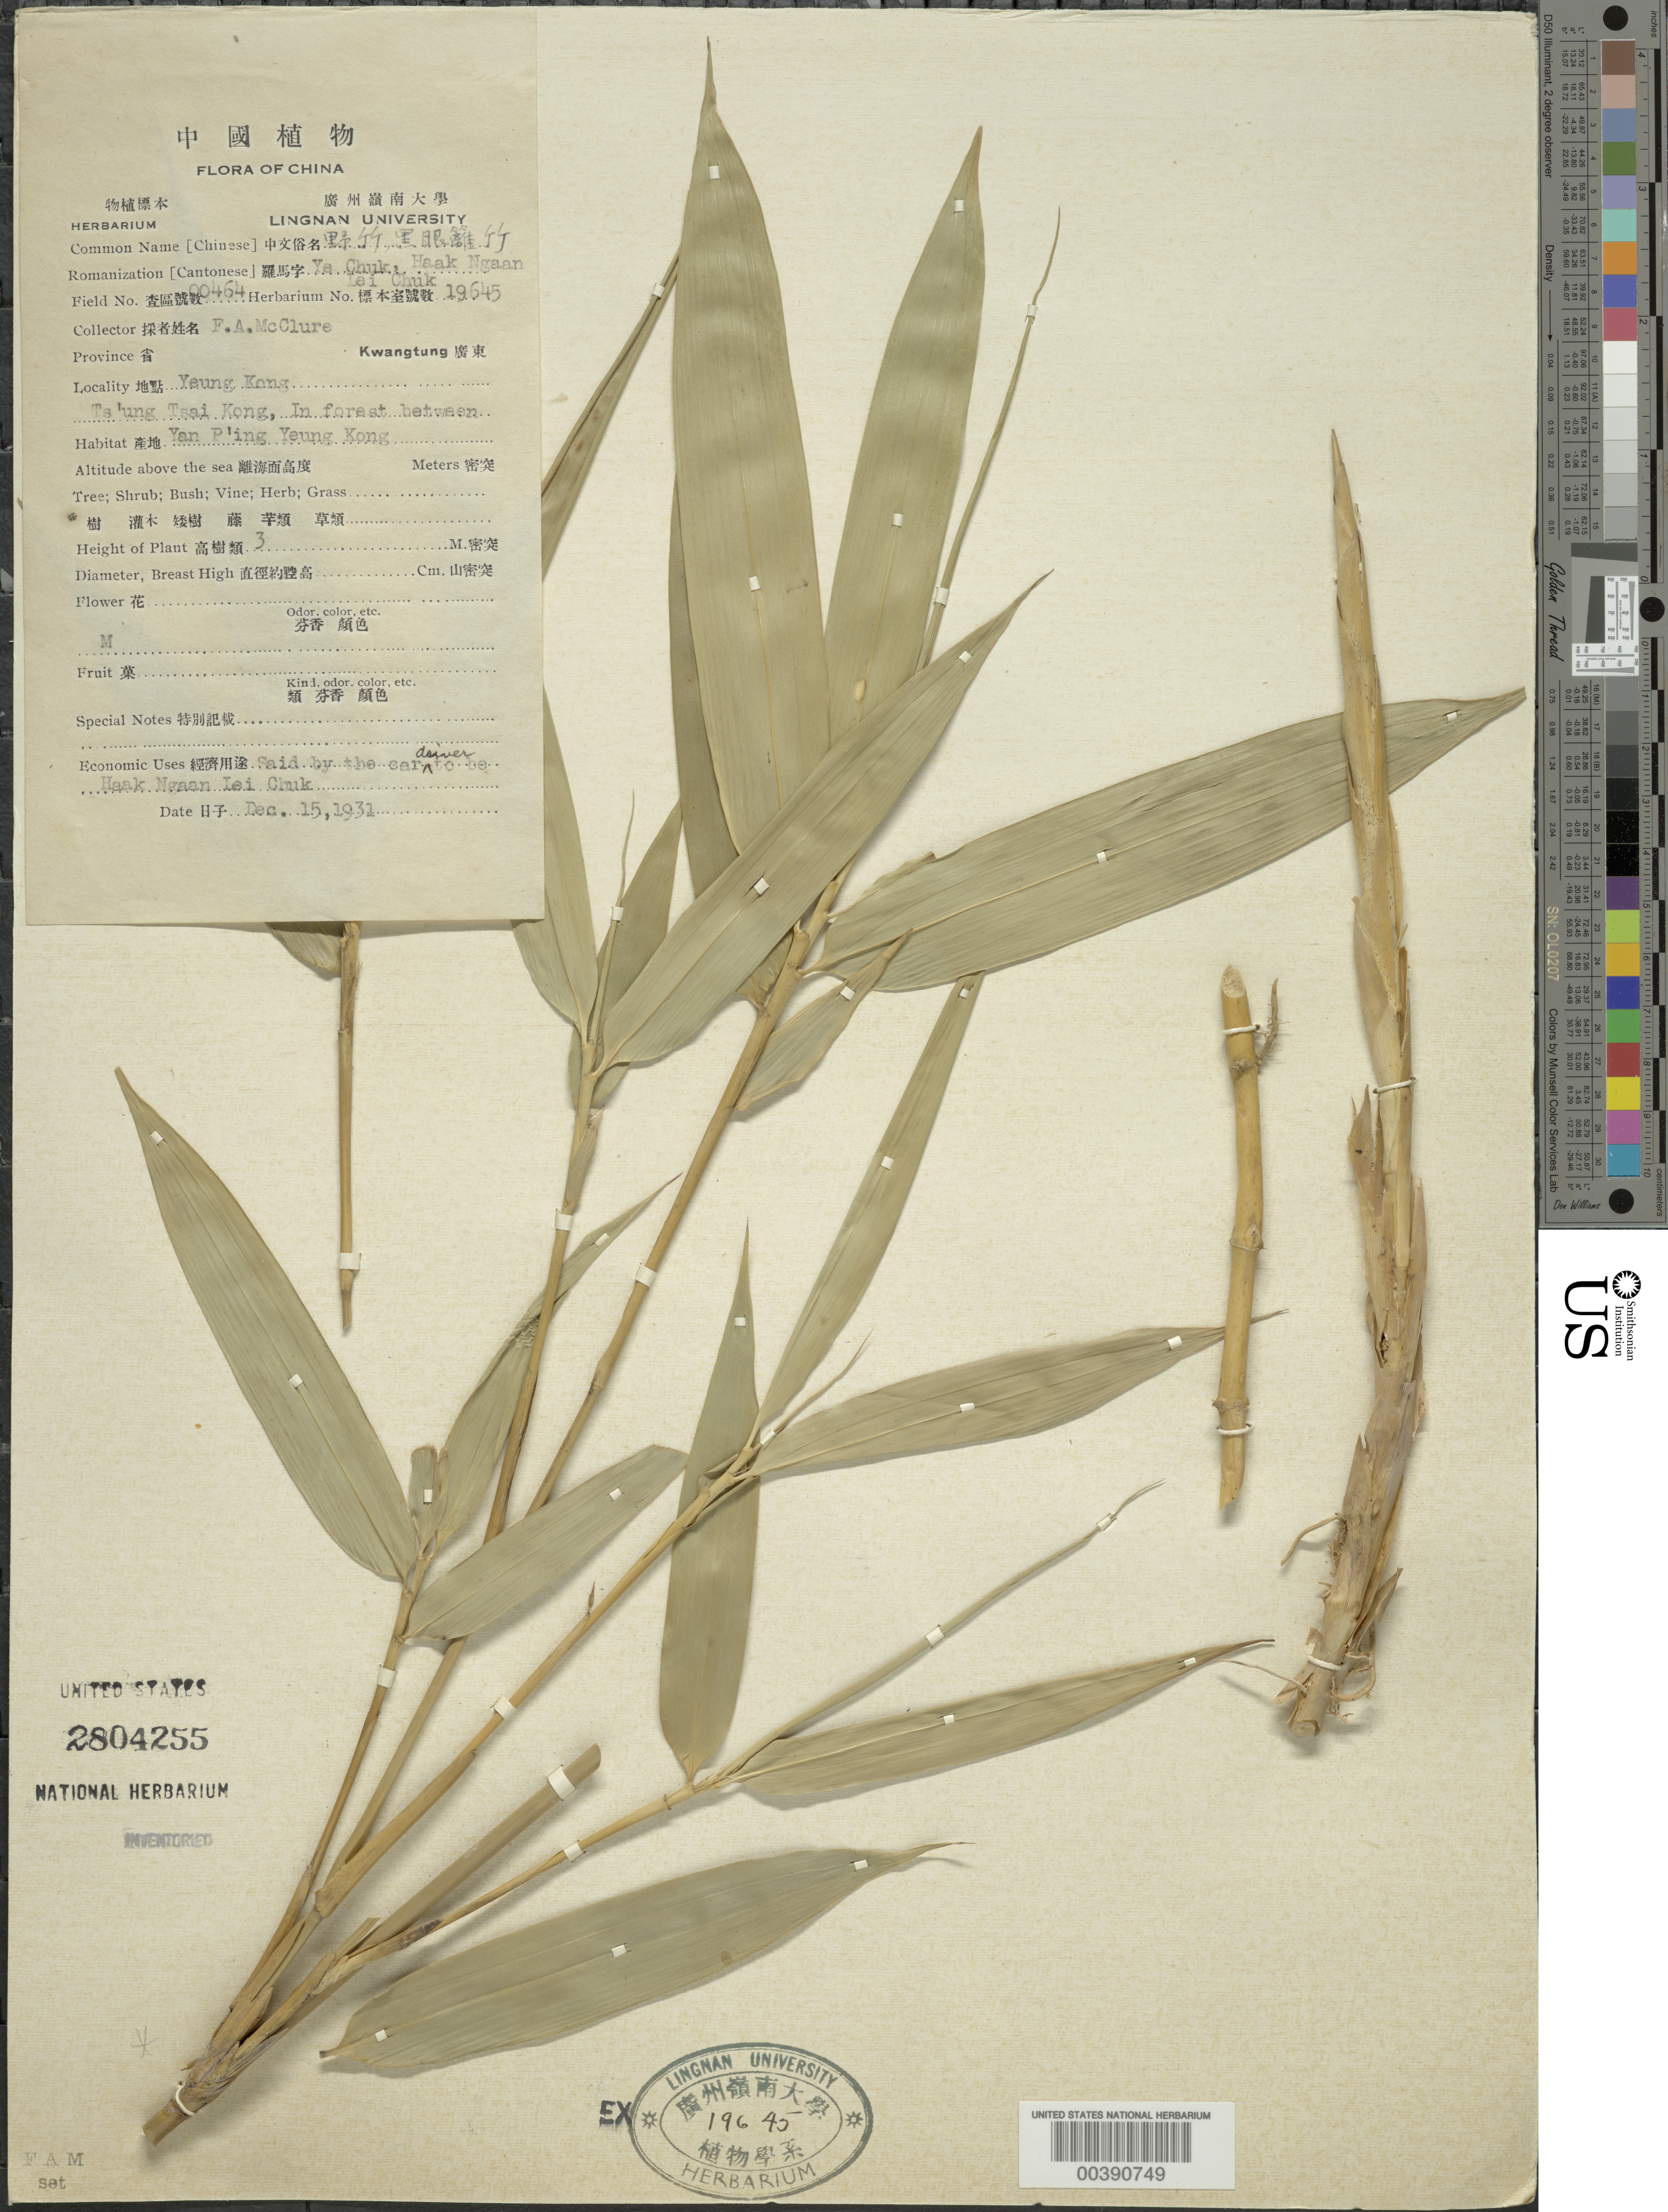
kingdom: Plantae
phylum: Tracheophyta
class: Liliopsida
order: Poales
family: Poaceae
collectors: F. A. McClure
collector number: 464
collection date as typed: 15 Dec 1931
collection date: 1931-12-15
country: China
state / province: Guangdong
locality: Yaung kong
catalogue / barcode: US 2804255